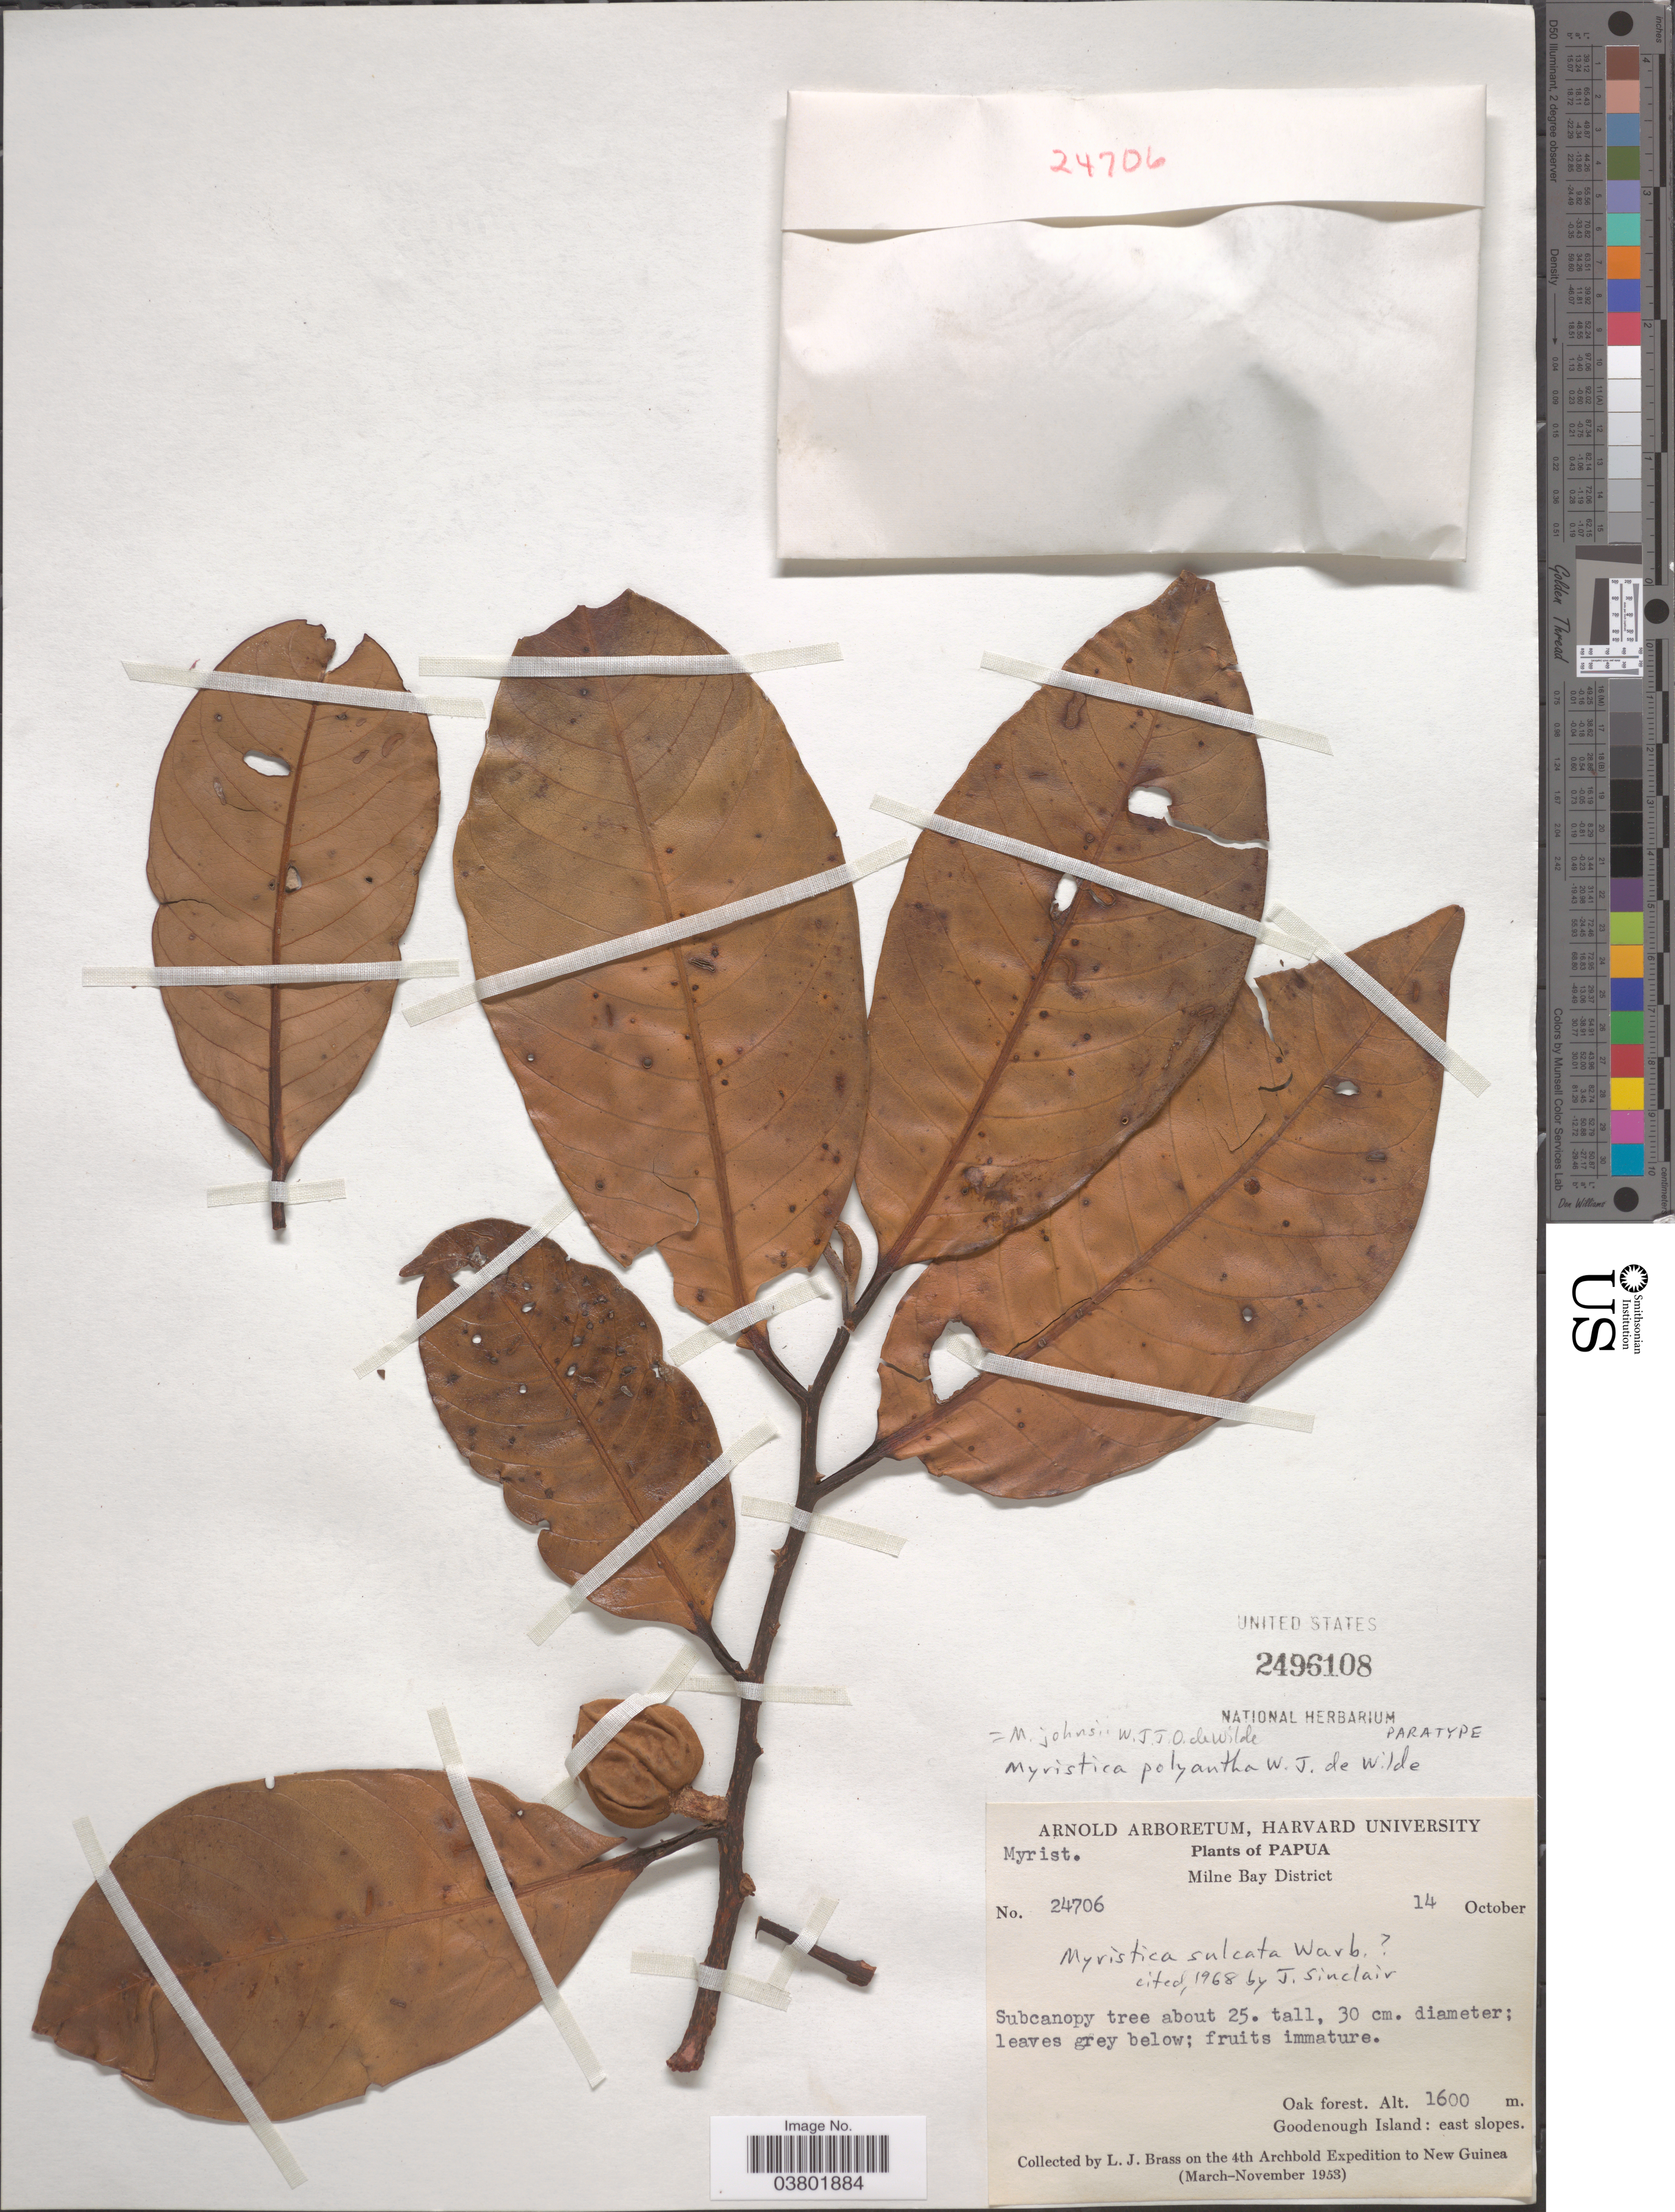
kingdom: Plantae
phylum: Tracheophyta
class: Magnoliopsida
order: Magnoliales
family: Myristicaceae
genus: Myristica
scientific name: Myristica johnsii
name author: W.J. de Wilde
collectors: L. J. Brass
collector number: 24706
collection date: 1953-10-14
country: Papua New Guinea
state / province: Milne Bay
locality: Papua. Milne Bay District. Goodenough Island: east slopes. New Guinea.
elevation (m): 1600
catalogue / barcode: US 2496108